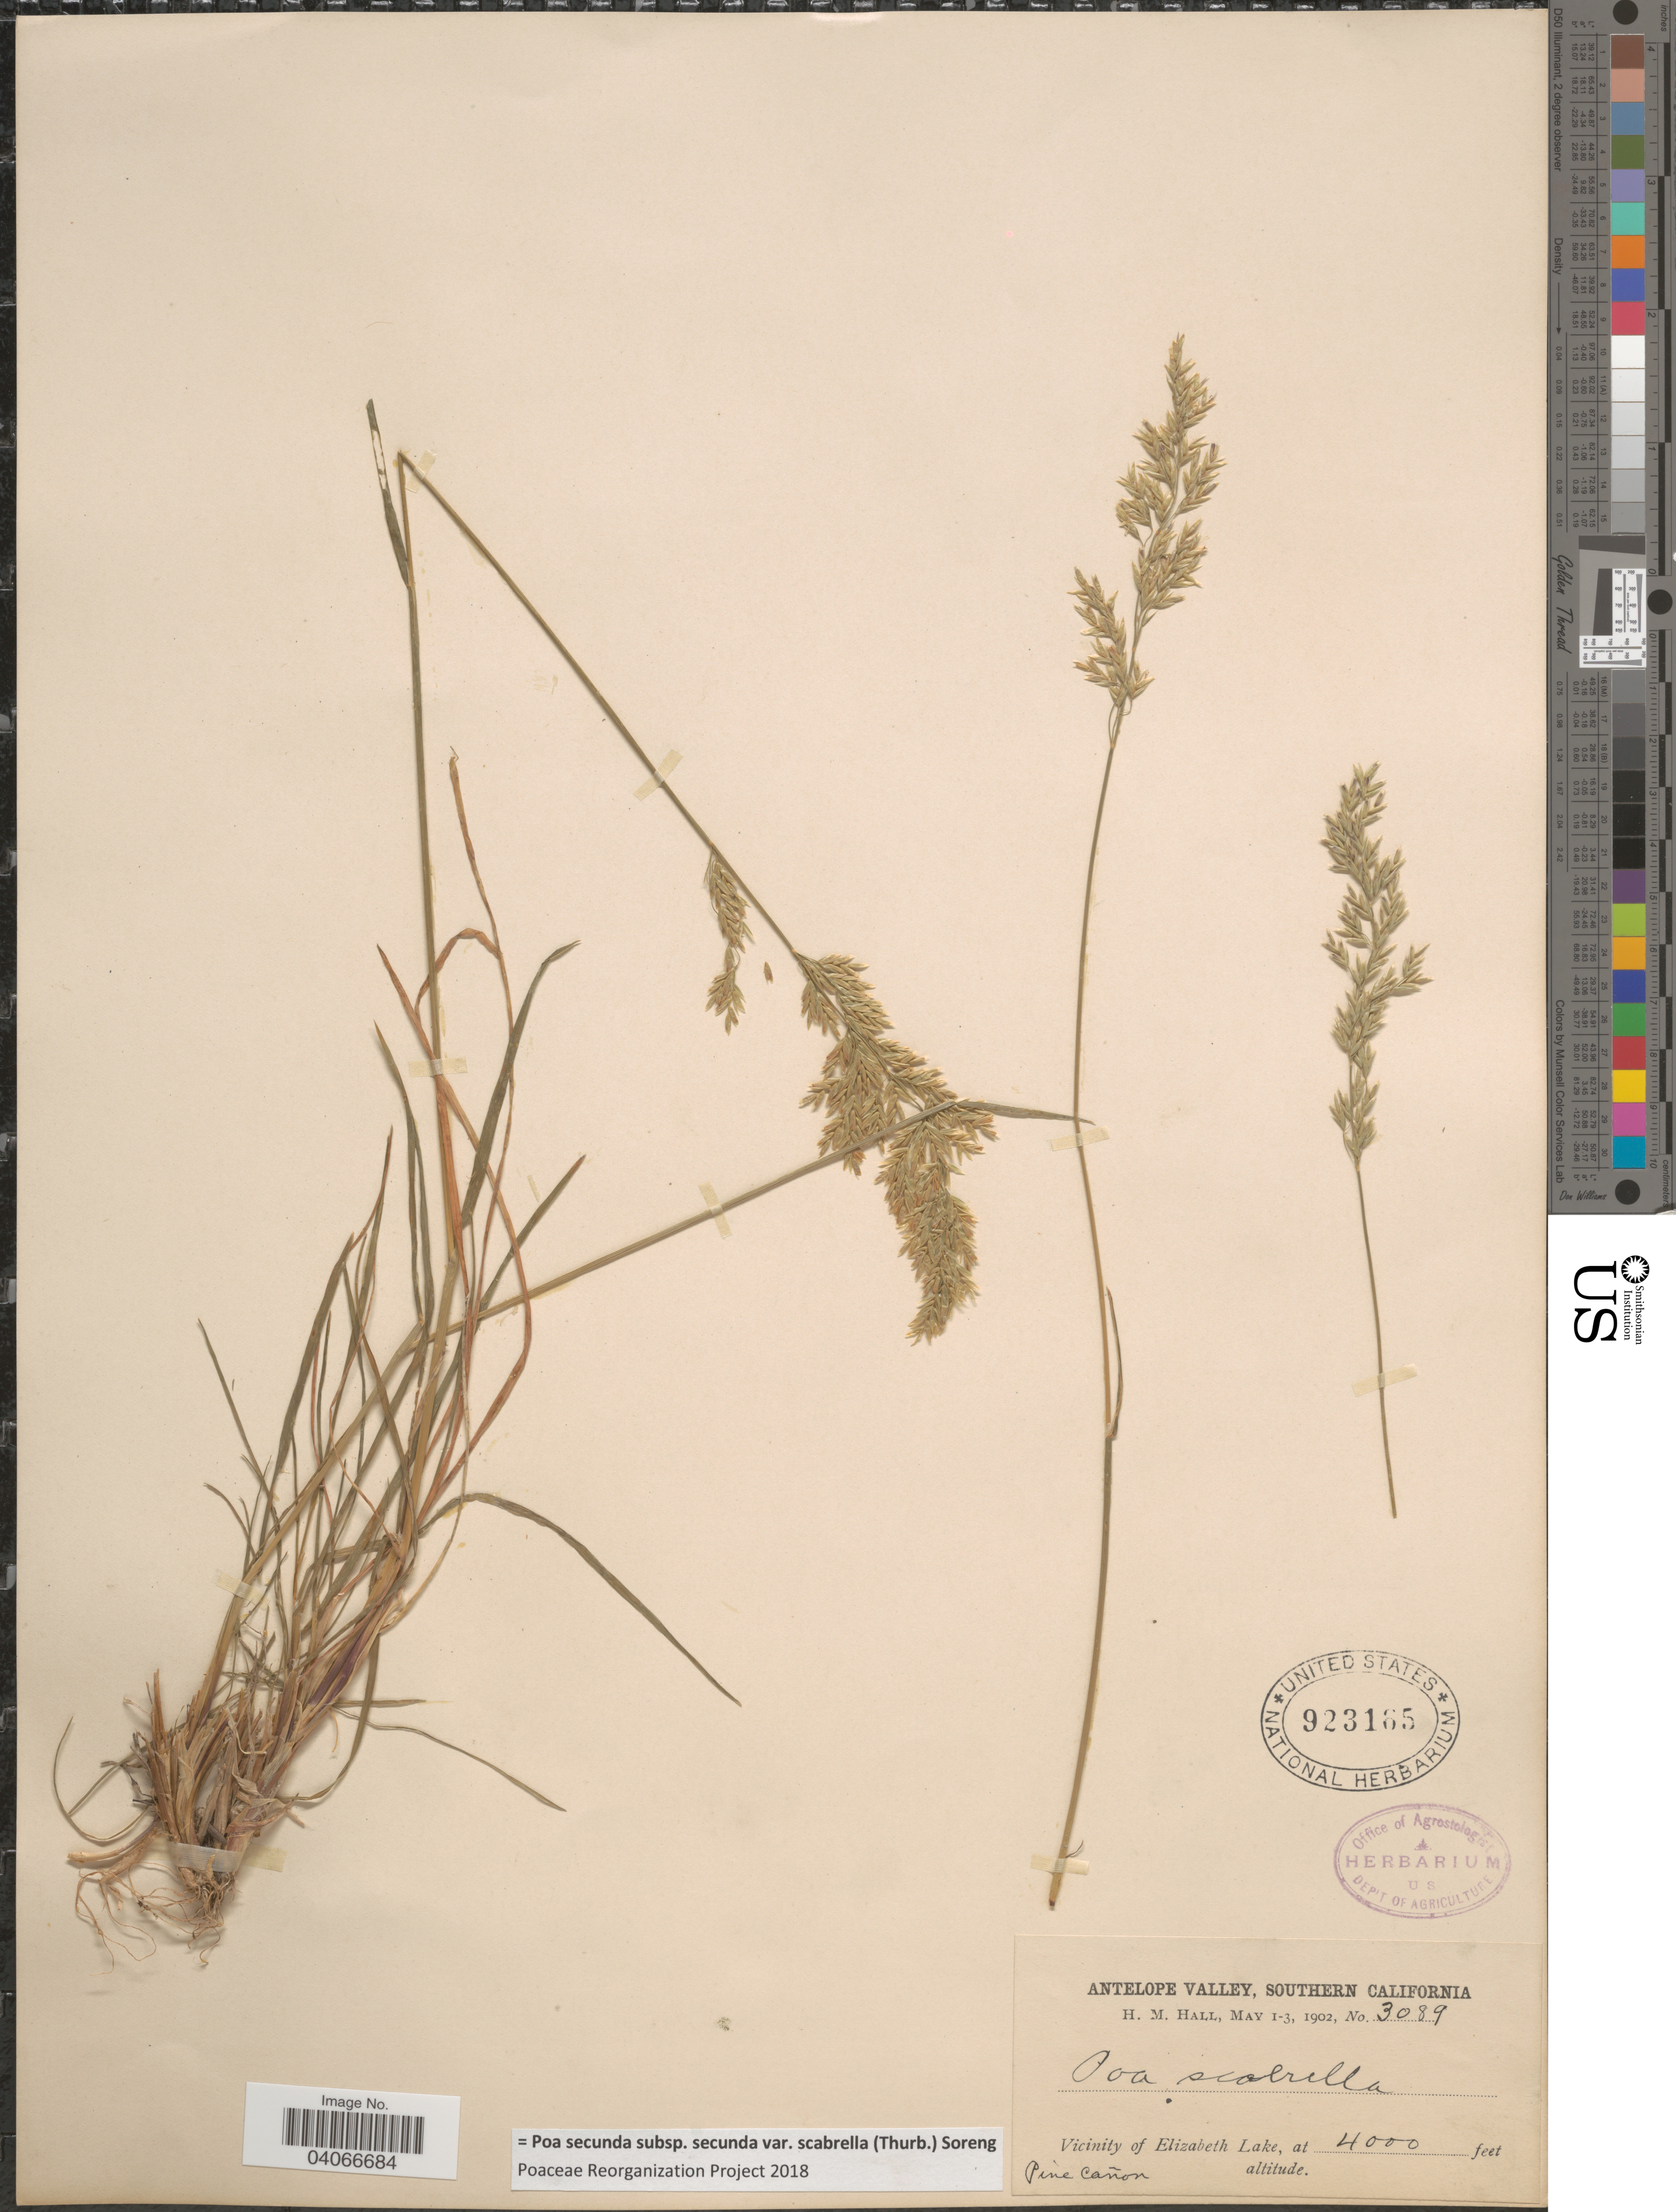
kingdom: Plantae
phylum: Tracheophyta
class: Liliopsida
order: Poales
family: Poaceae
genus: Poa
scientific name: Poa secunda subsp. secunda var. scabrella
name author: (Thurb.) Soreng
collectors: H. M. Hall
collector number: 3089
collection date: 1902-05-01/1902-05-03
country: United States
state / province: California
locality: Antelope Valley, Southern California. Vicinity of Elizabeth Lake. Pine Cañon.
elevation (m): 1219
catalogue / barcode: US 923165